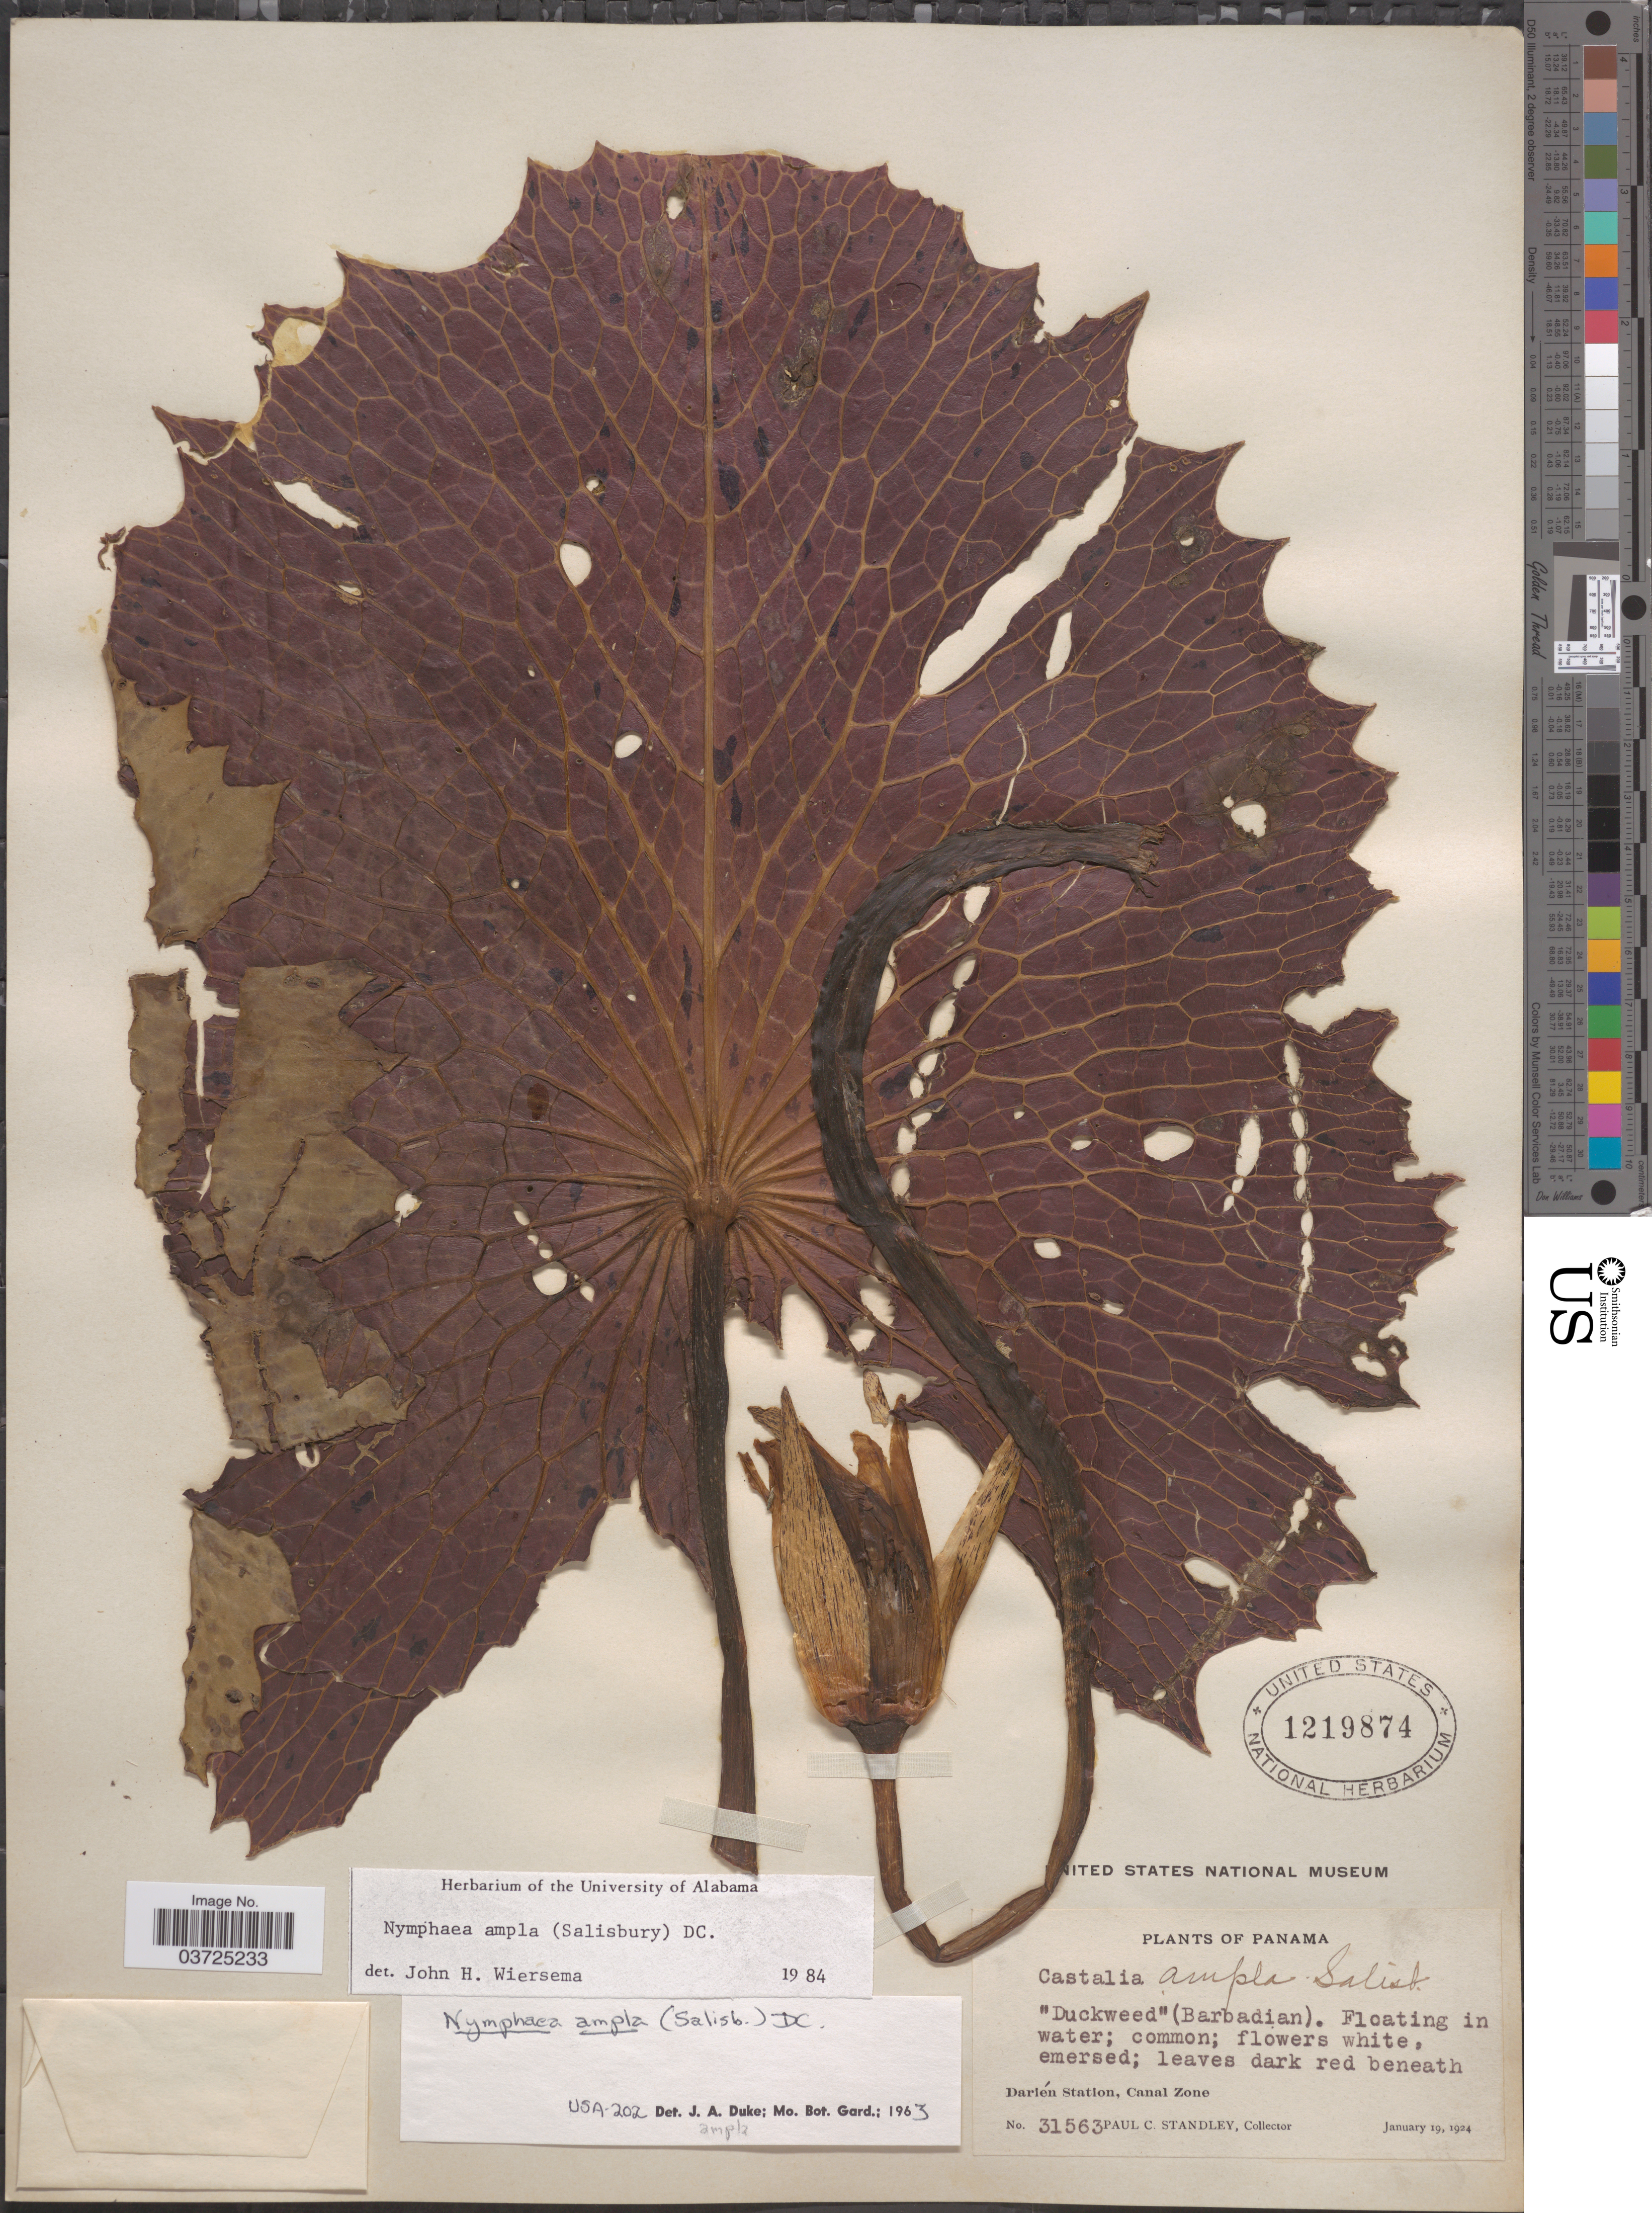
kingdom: Plantae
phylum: Tracheophyta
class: Magnoliopsida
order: Nymphaeales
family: Nymphaeaceae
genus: Nymphaea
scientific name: Nymphaea ampla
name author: (Salisb.) DC.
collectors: P. C. Standley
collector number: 31563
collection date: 1924-01-19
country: Panama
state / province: Colón / Panamá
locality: Darién Station, Canal Zone.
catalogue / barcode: US 1219874